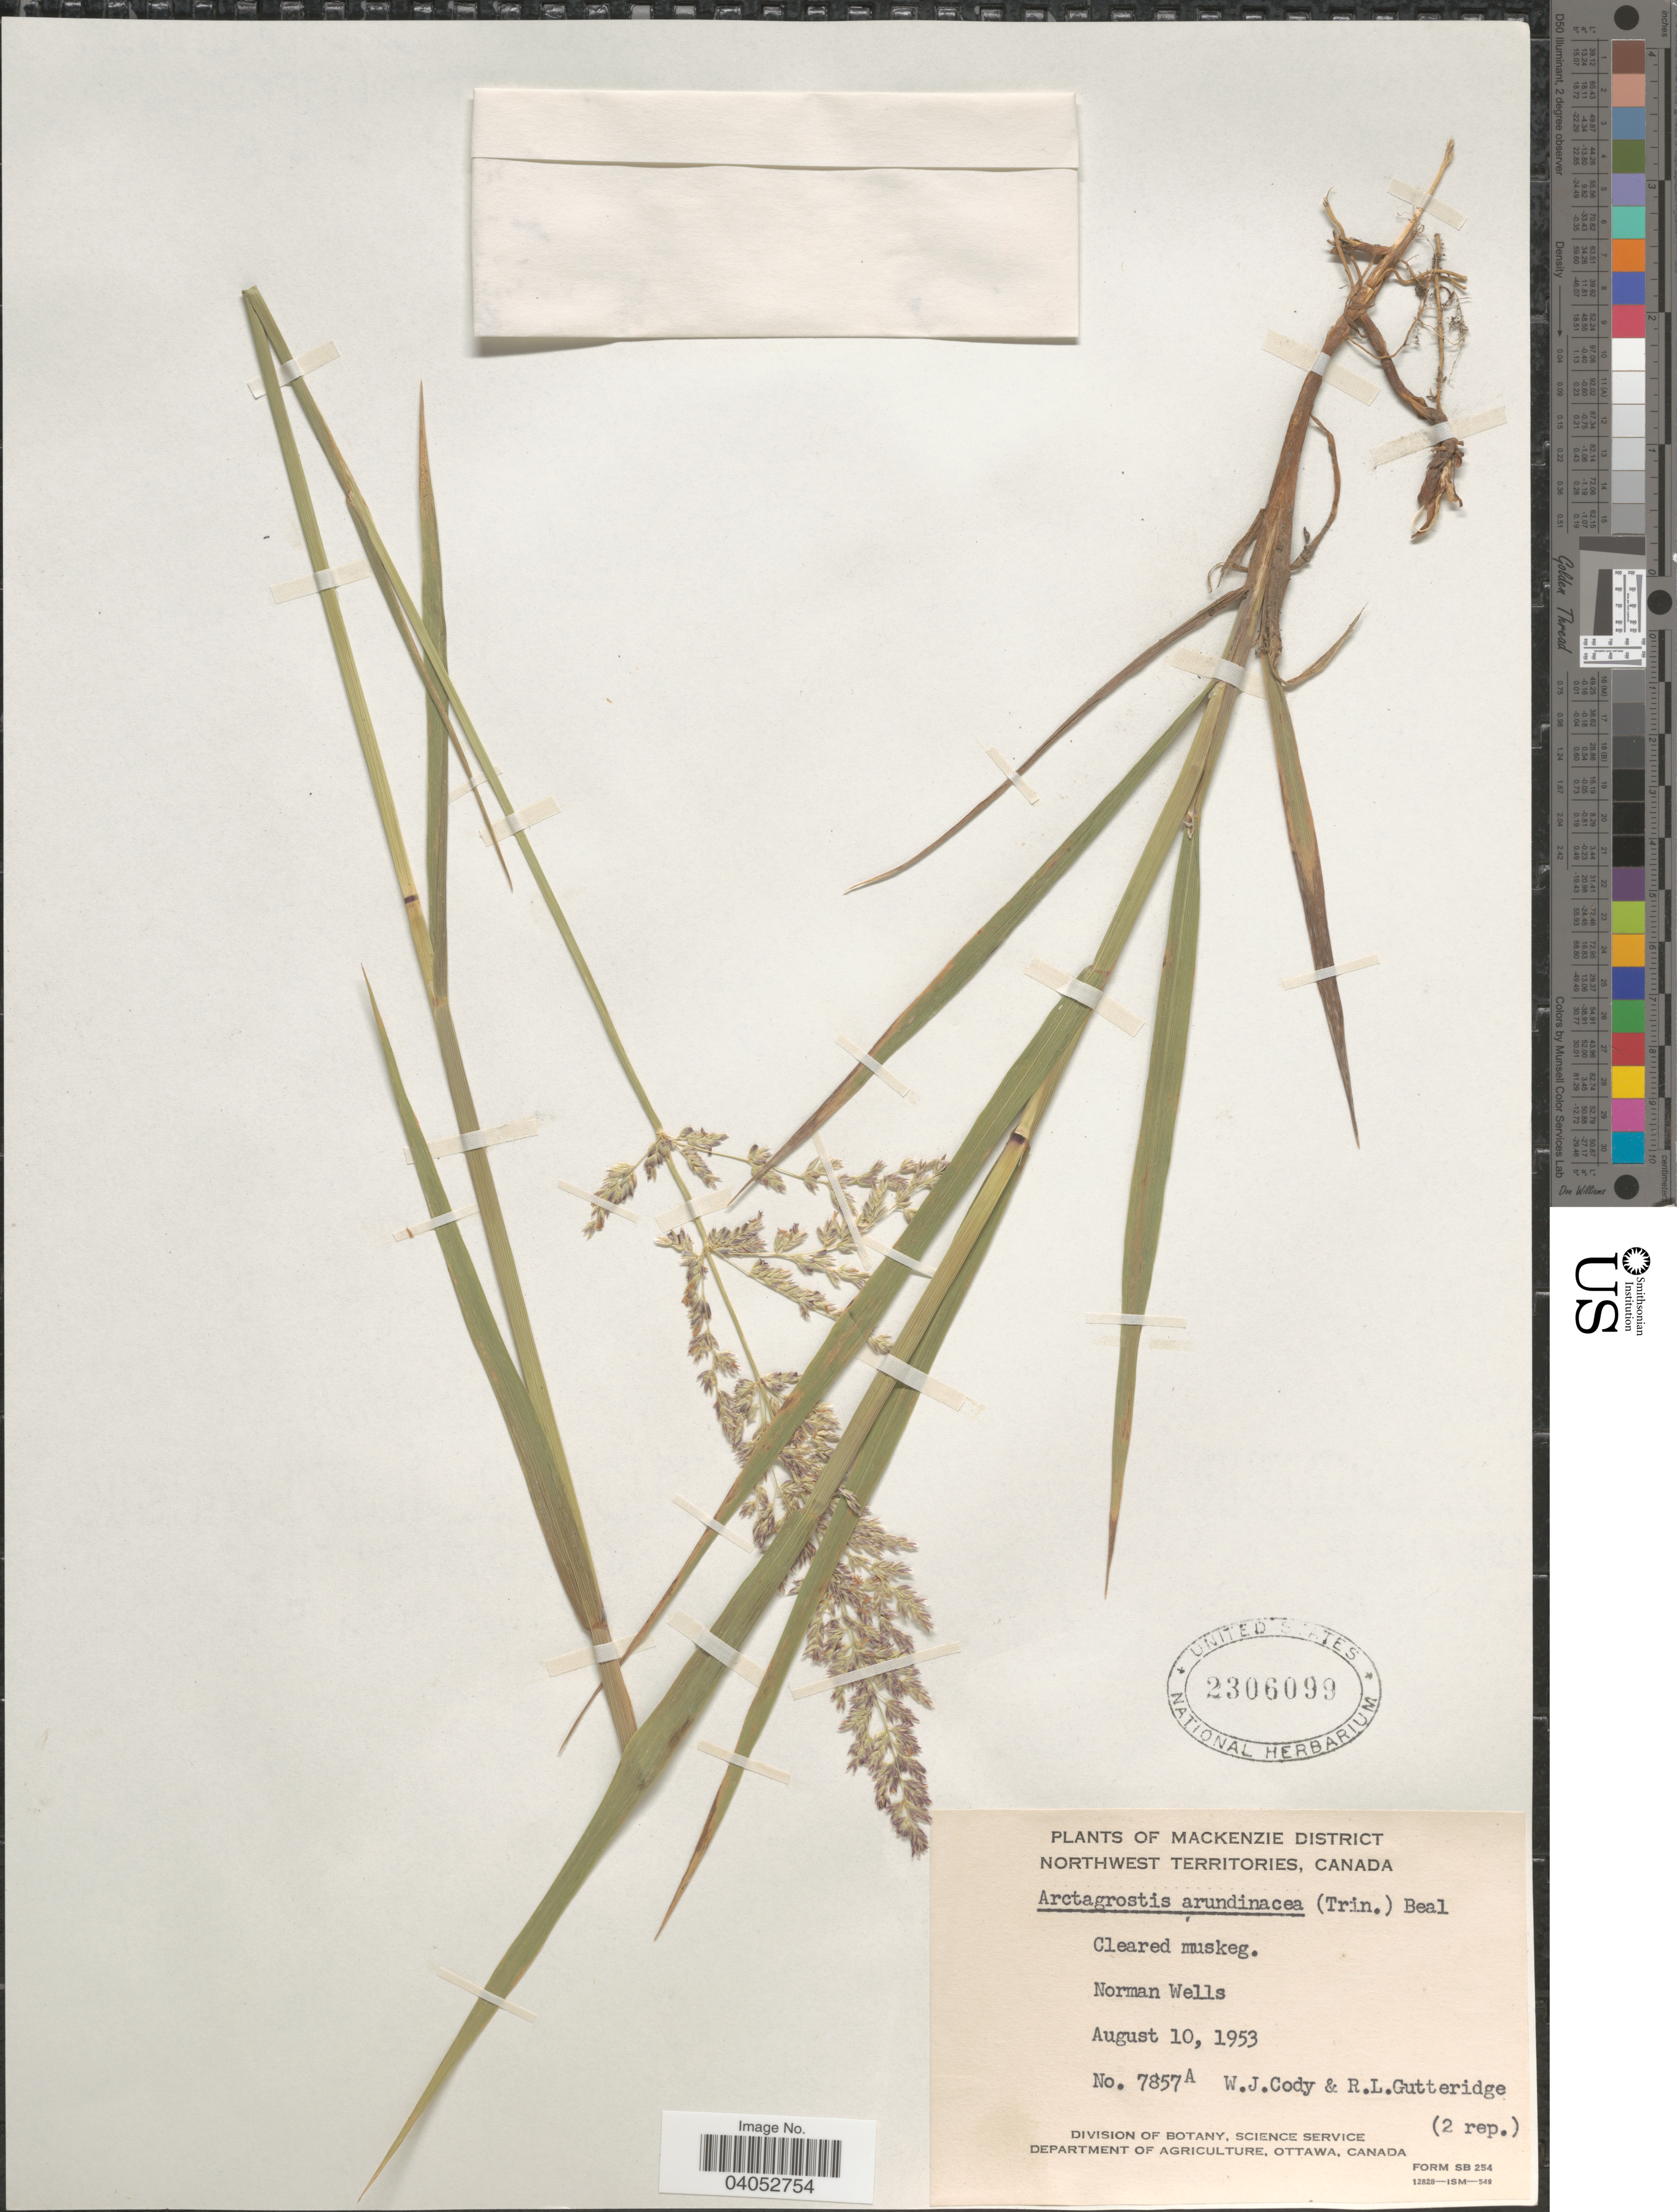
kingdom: Plantae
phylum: Tracheophyta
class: Liliopsida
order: Poales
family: Poaceae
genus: Arctagrostis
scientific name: Arctagrostis latifolia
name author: (R. Br.) Griseb.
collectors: W. Cody & R. Gutteridge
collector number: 7857A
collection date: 1953-08-10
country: Canada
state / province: Northwest Territories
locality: Mackenzie District. Norman Wells.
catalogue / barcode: US 2306099